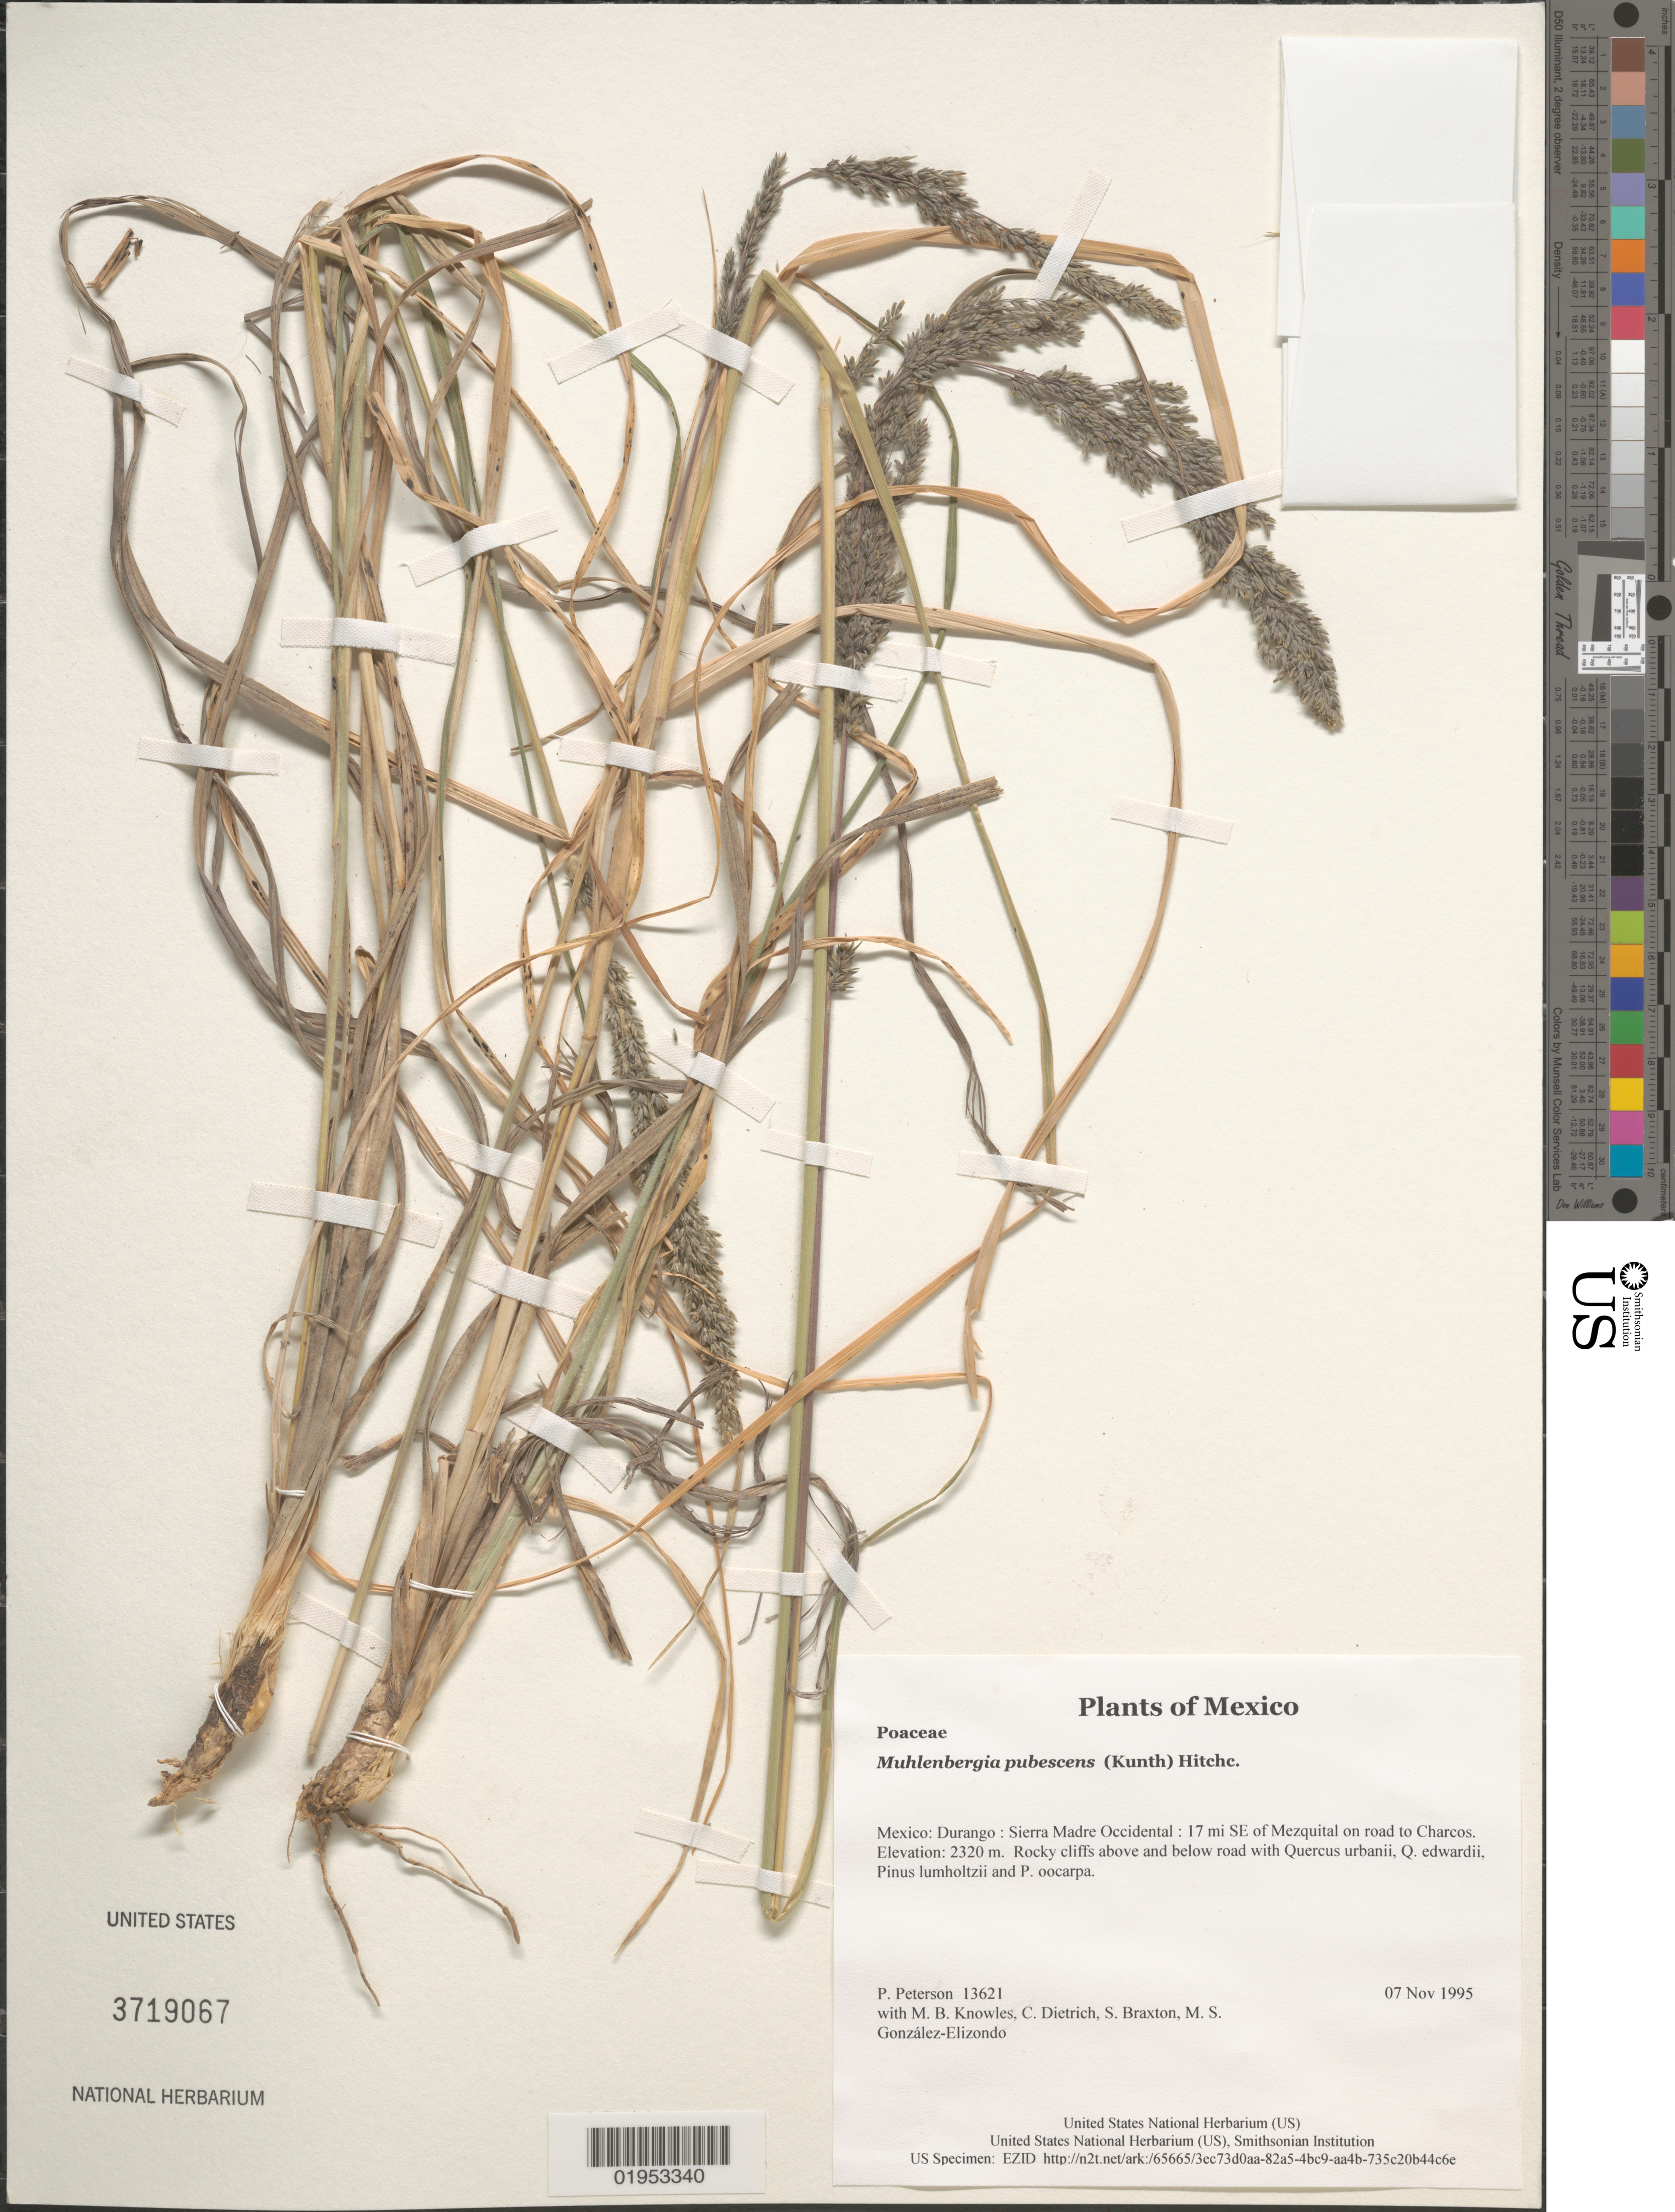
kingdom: Plantae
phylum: Tracheophyta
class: Liliopsida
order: Poales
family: Poaceae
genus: Muhlenbergia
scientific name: Muhlenbergia pubescens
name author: (Kunth) Hitchc.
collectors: P. M. Peterson, M. B. Knowles, C. Dietrich, S. Braxton & M. S. González-Elizondo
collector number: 13621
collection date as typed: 07 Nov 1995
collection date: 1995-11-07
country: Mexico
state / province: Durango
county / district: Sierra Madre Occidental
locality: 17 mi SE of Mezquital on road to Charcos.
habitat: Rocky cliffs above and below road with Quercus urbanii, Q. edwardii, Pinus lumholtzii and P. oocarpa.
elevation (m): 2320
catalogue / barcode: US 3719067